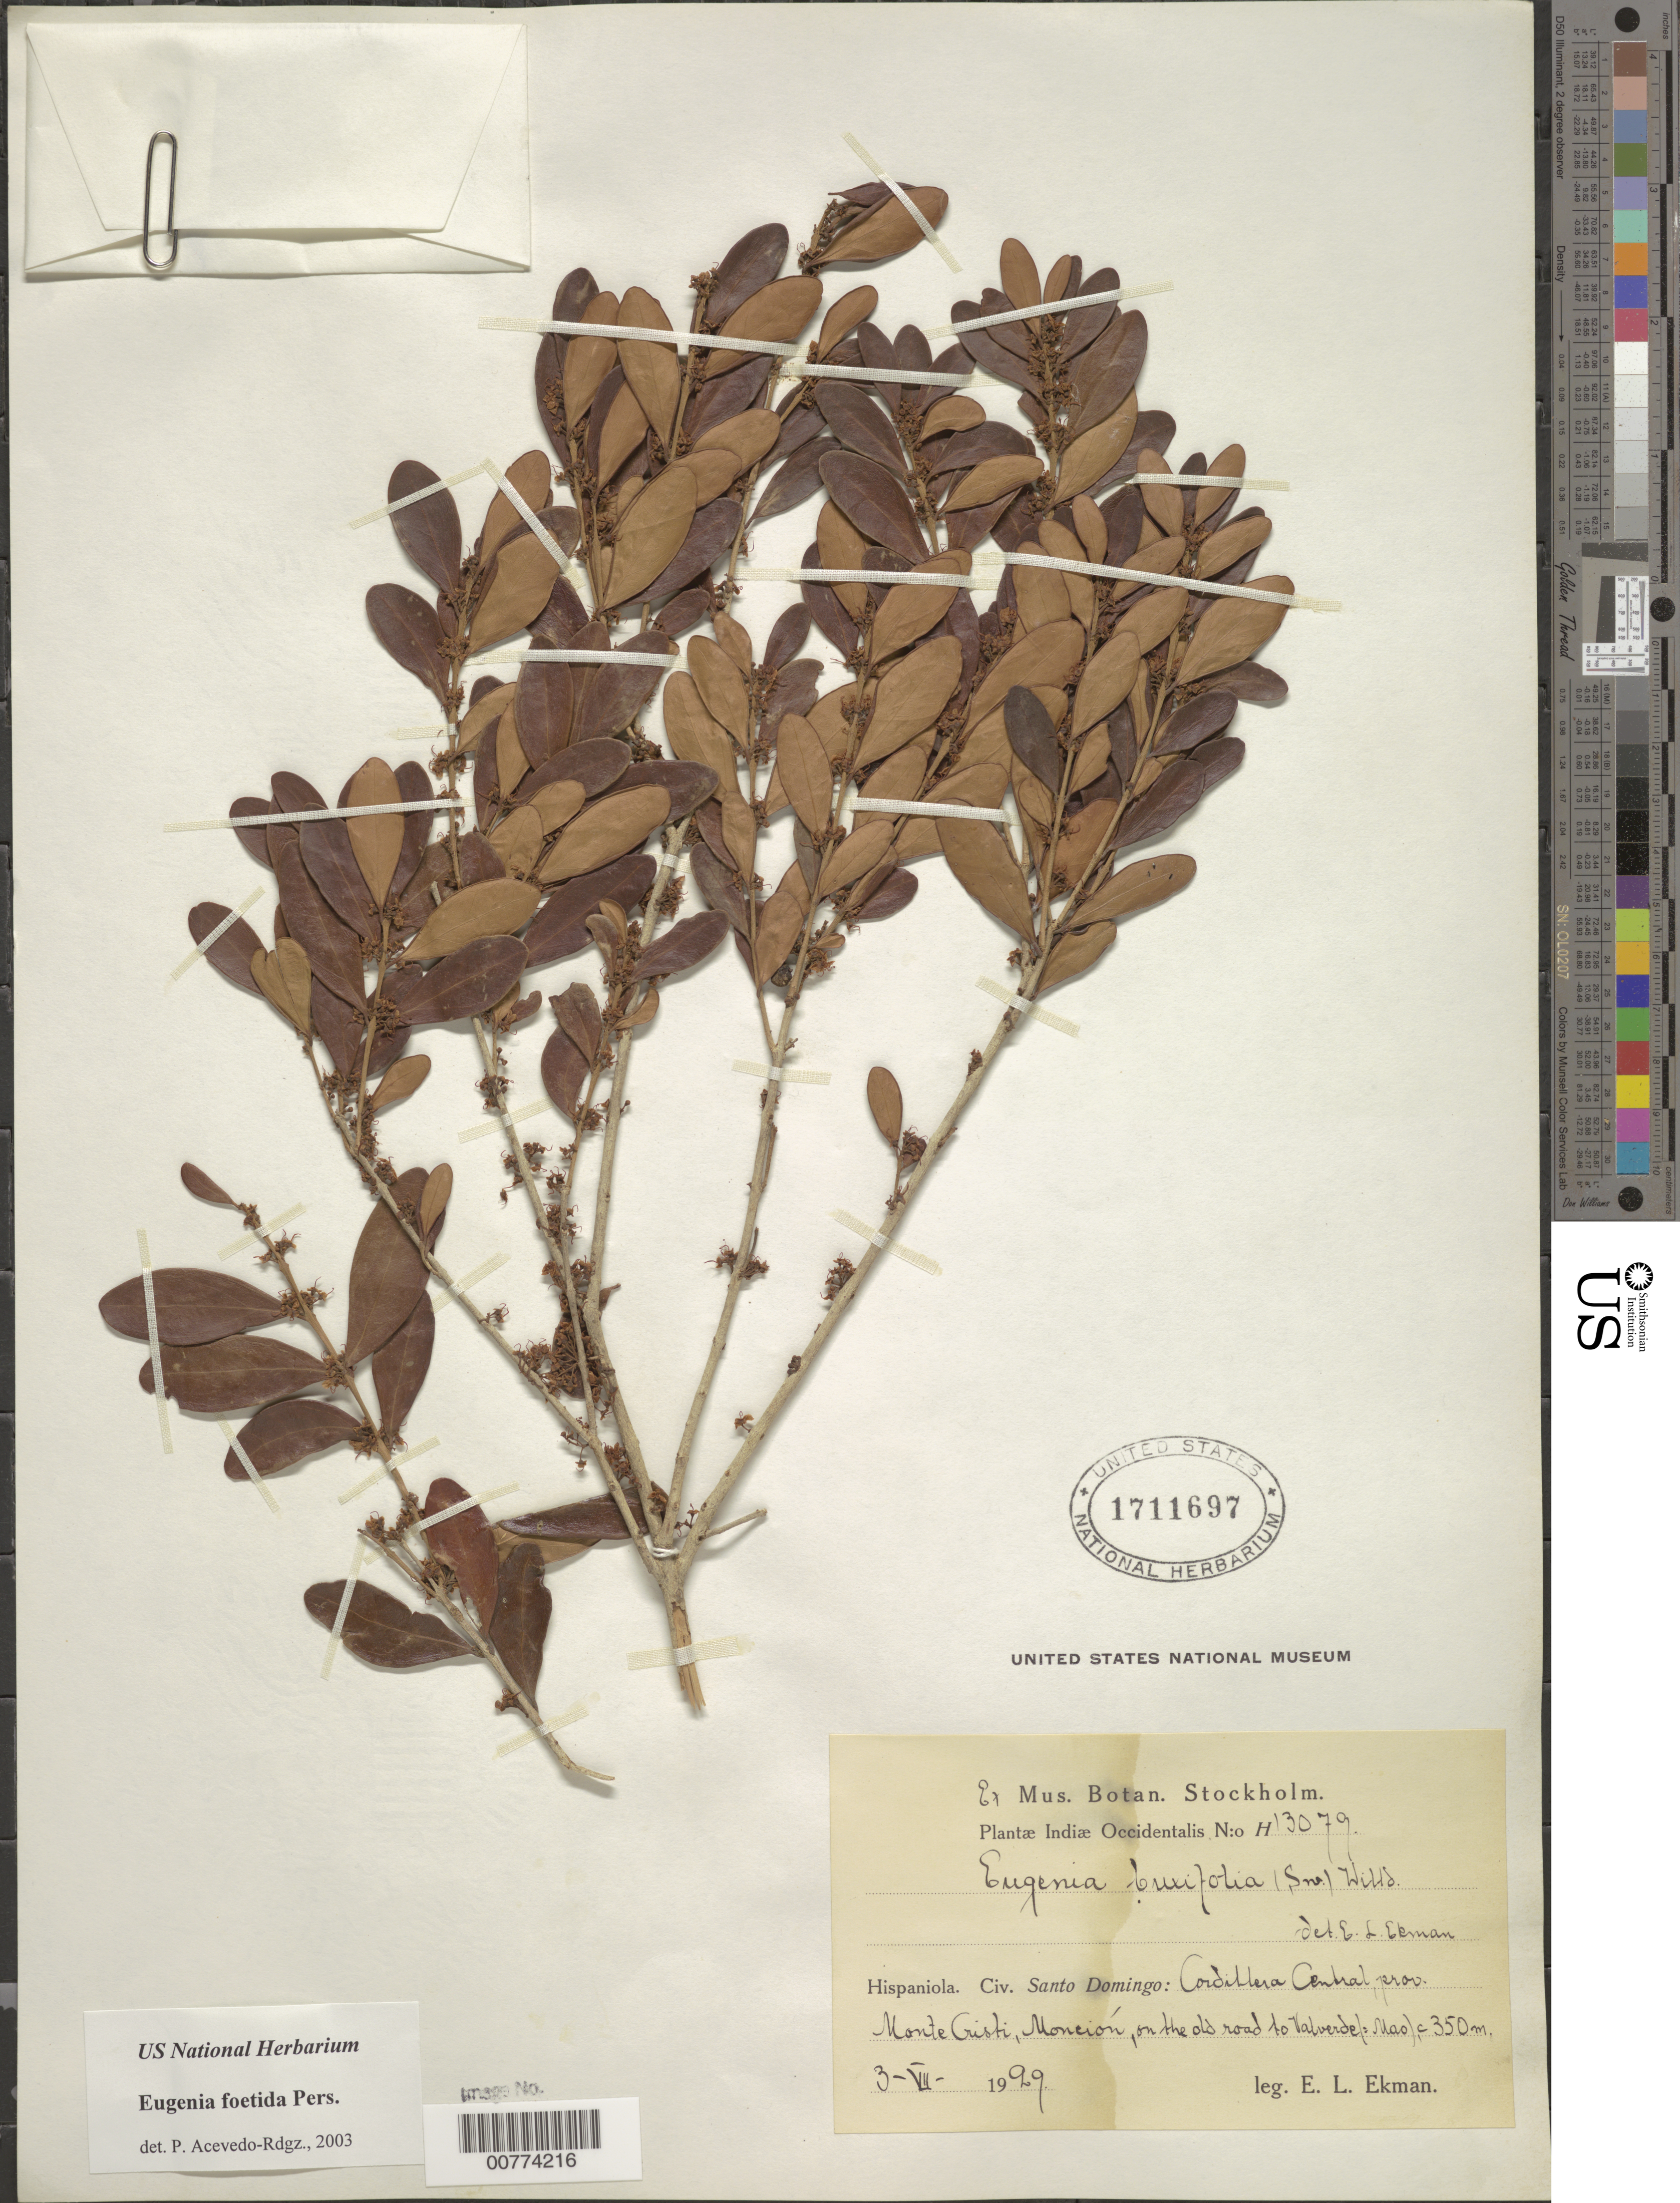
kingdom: Plantae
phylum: Tracheophyta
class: Magnoliopsida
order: Myrtales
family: Myrtaceae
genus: Eugenia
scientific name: Eugenia foetida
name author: Pers.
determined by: Acevedo-Rodríguez, P., (BOT), Smithsonian Institution - National Museum of Natural History (UNITED STATES)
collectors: E. L. Ekman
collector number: H 13079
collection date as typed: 03 Aug 1929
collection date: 1929-08-03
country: Dominican Republic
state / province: Monte Cristi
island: Hispaniola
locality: Cordillera Central, Monción, on the old road to Valverde Mas.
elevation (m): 350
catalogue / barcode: US 1711697